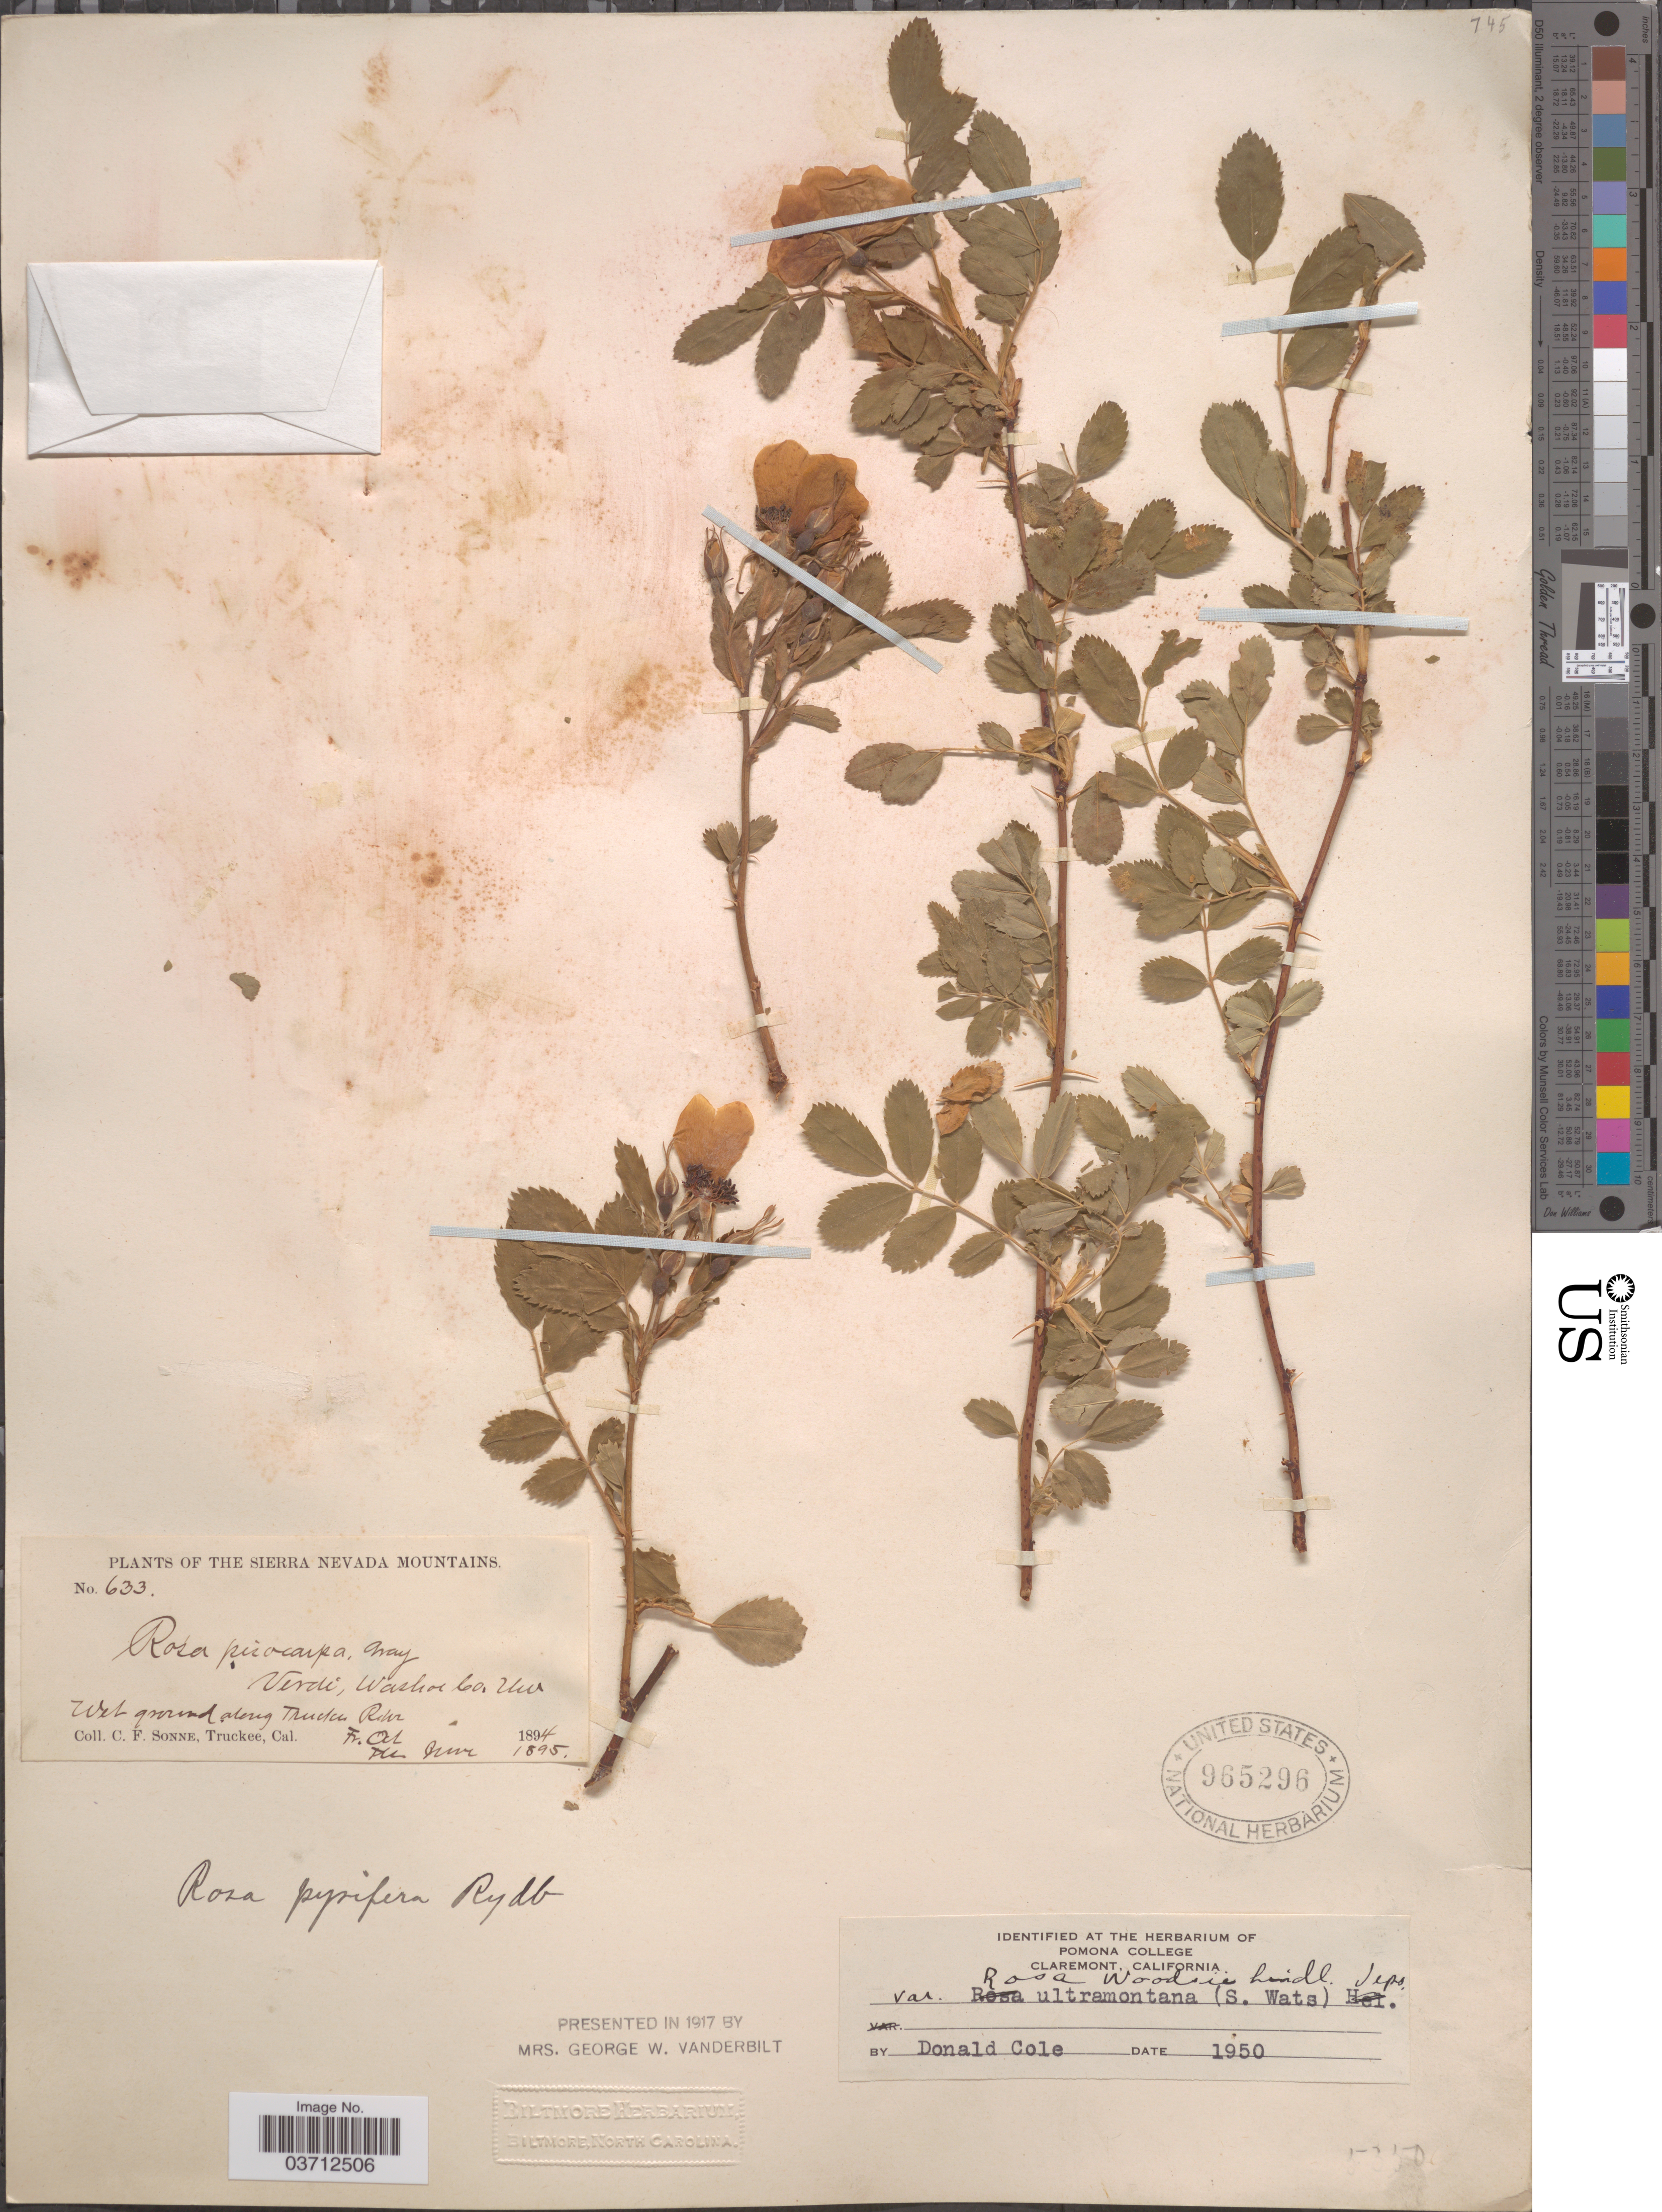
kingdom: Plantae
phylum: Tracheophyta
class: Magnoliopsida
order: Rosales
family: Rosaceae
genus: Rosa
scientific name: Rosa woodsii var. ultramontana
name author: Lindl.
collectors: C. Sonne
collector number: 633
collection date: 1894-10/1895-06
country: United States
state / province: Nevada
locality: Sierra Nevada Mountains. Verdi, Washoe Co. Wet ground along Truckee River.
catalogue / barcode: US 986296